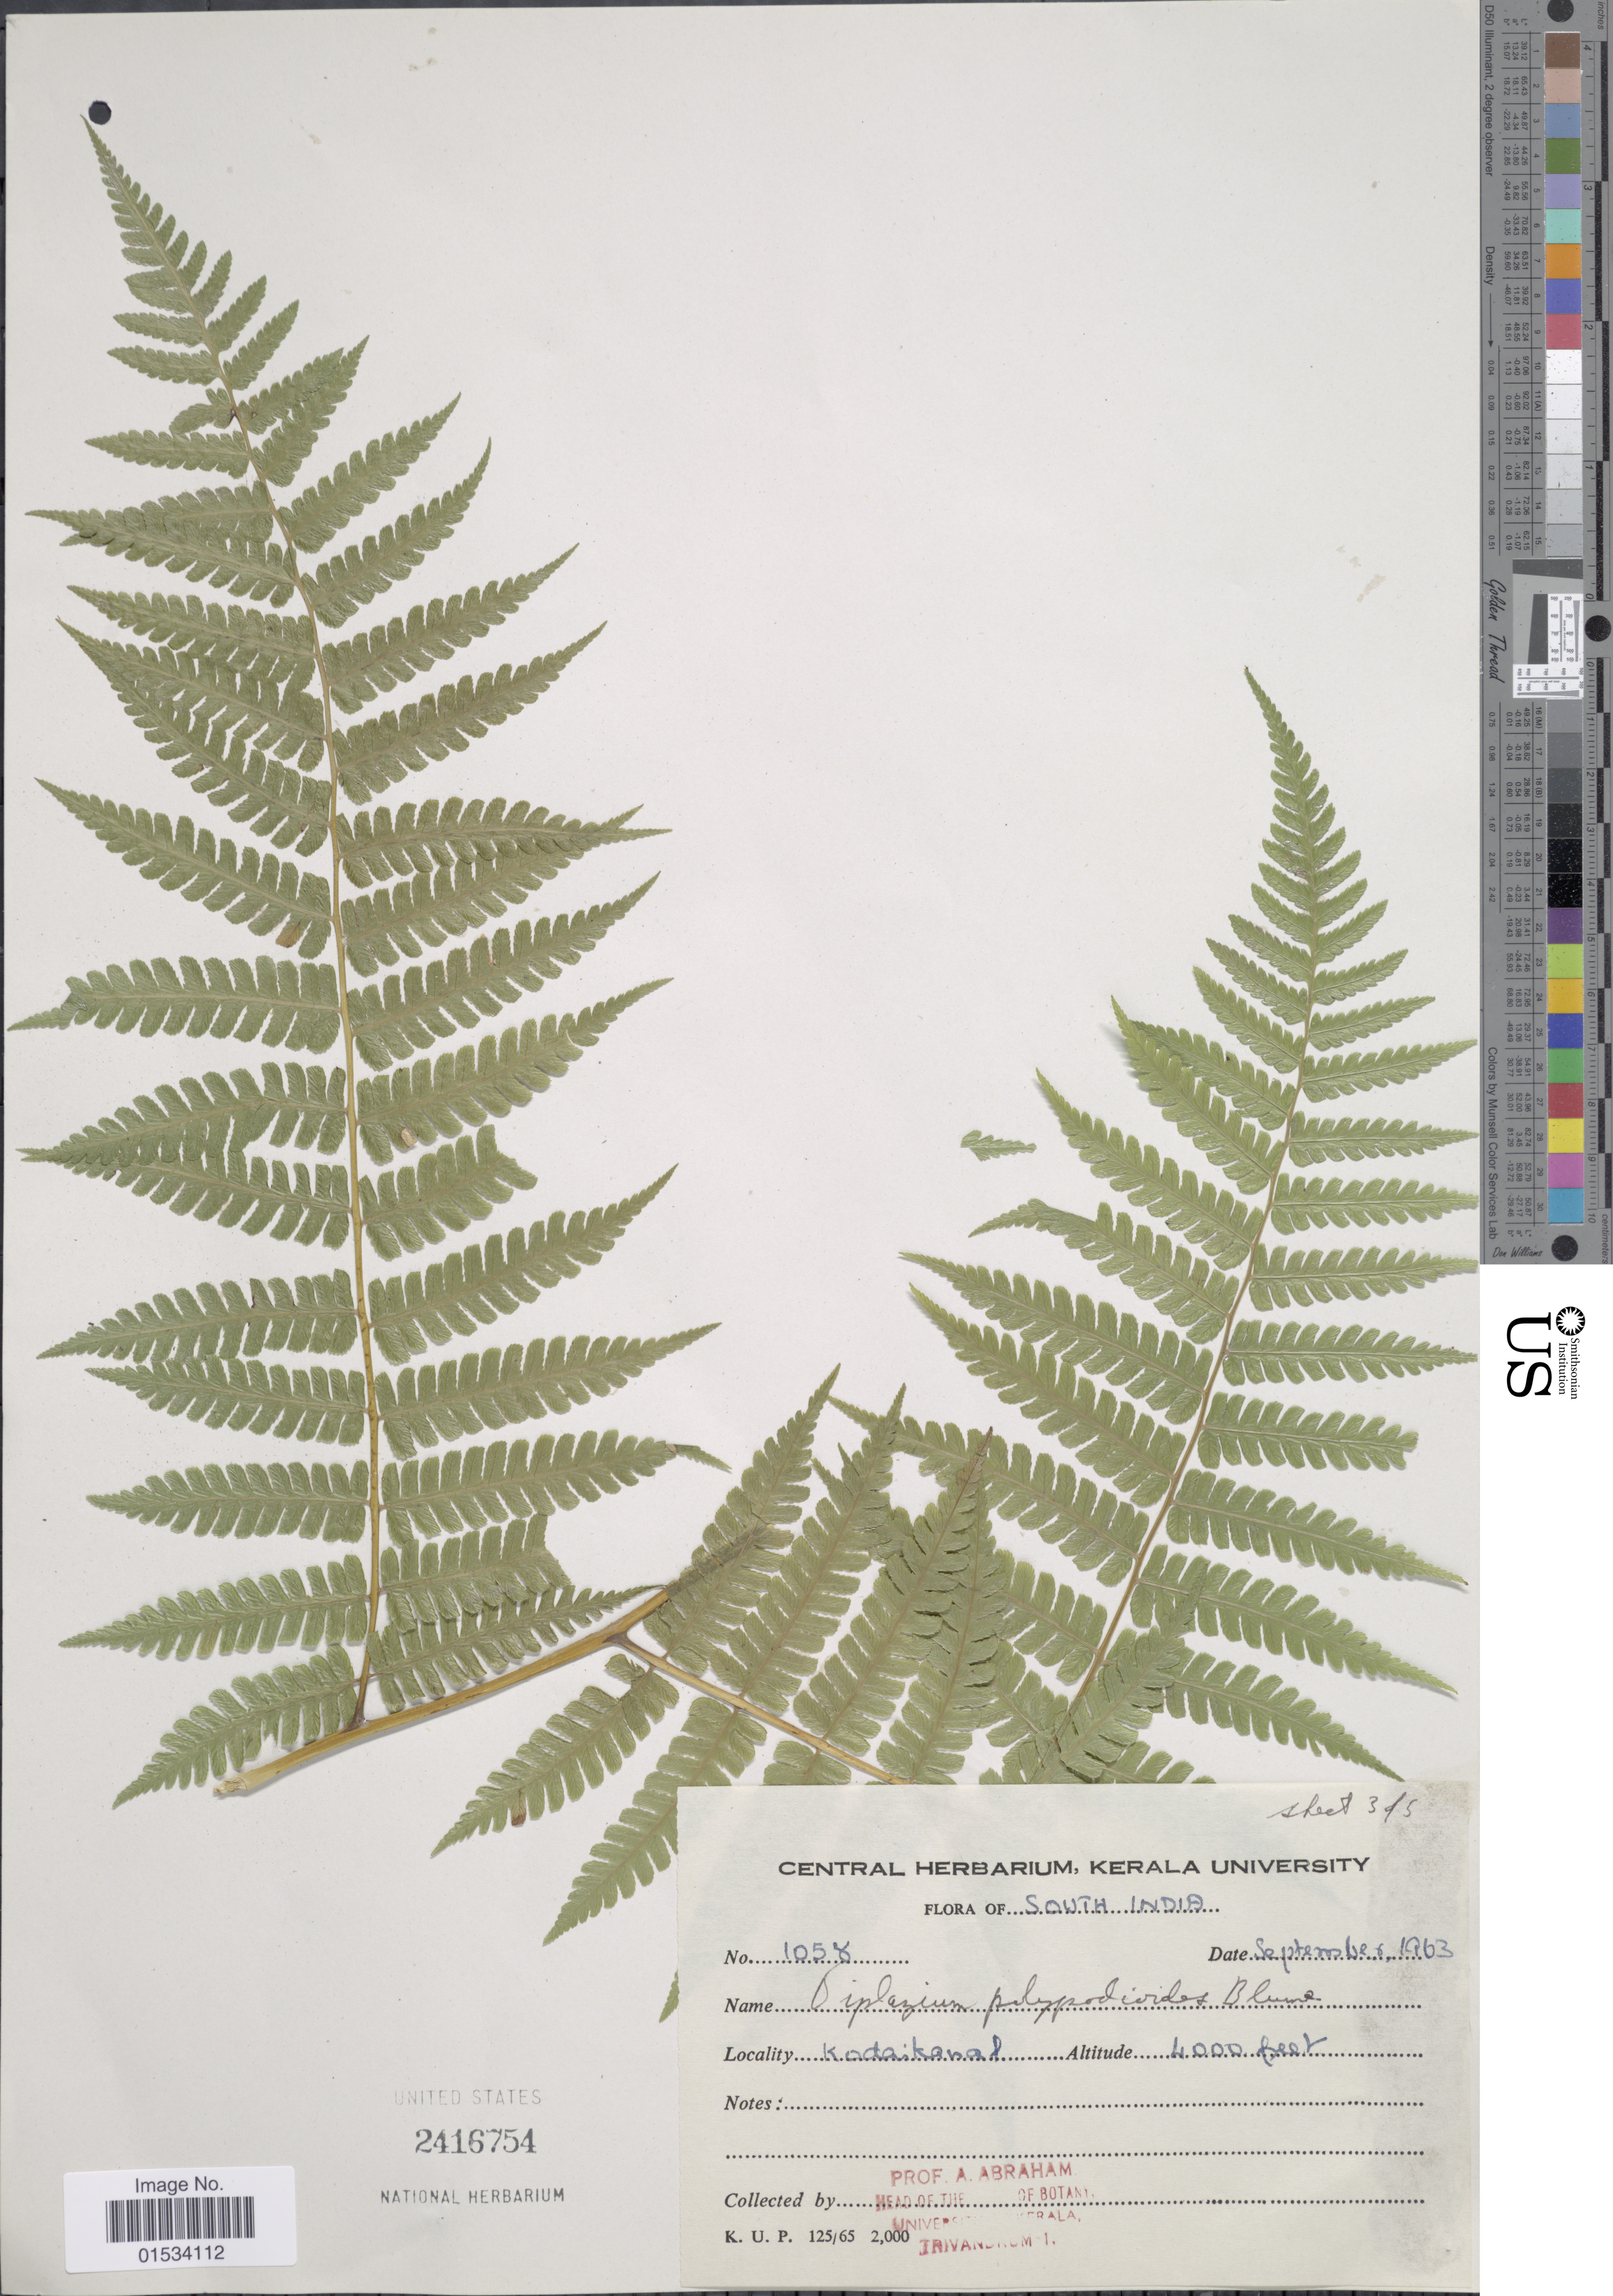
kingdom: Plantae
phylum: Tracheophyta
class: Polypodiopsida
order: Polypodiales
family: Athyriaceae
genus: Diplazium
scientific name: Diplazium polypodioides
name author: Blume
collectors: A. Abraham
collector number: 1058*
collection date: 1963-09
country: India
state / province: Tamil Nadu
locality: South India, Kodaikanal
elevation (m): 1219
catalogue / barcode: US 2416754